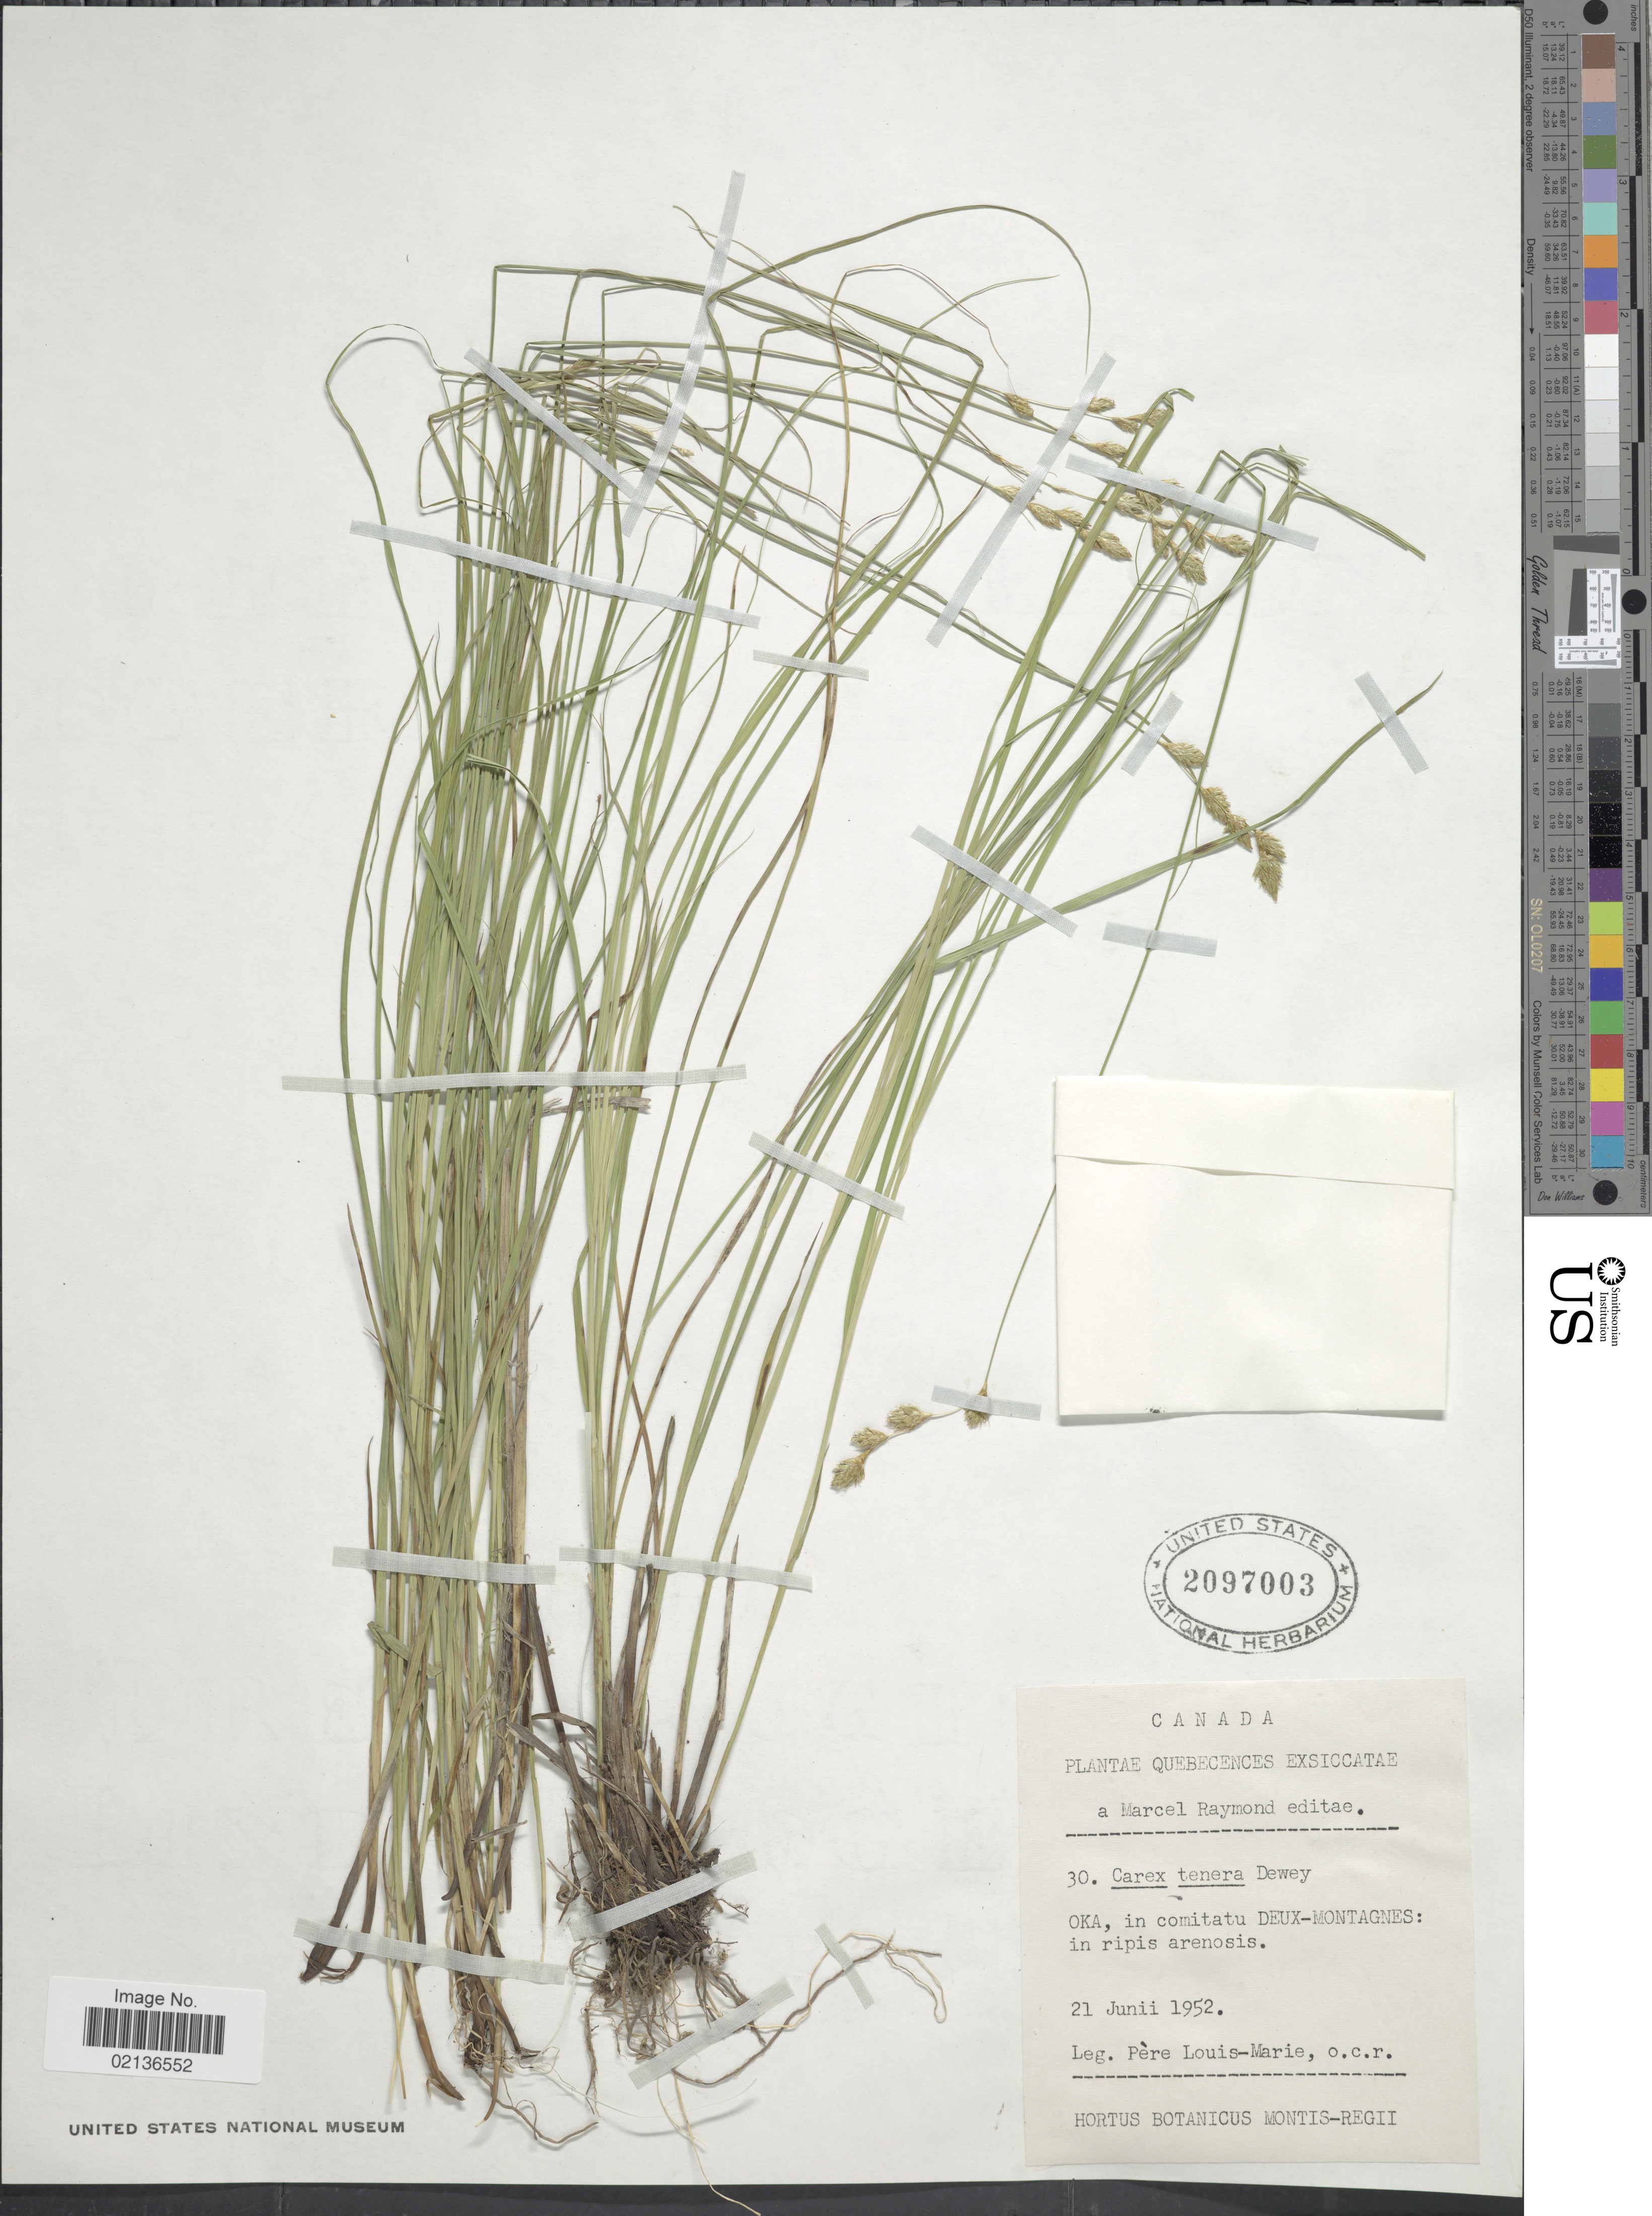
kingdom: Plantae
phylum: Tracheophyta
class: Liliopsida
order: Poales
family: Cyperaceae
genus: Carex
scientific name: Carex tenera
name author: Dewey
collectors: L.-M. LaLonde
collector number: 30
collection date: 1952-06-21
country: Canada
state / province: Quebec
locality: Oka, in comitatu Deux-Montagnes: in ripis arenosis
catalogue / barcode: US 2097003